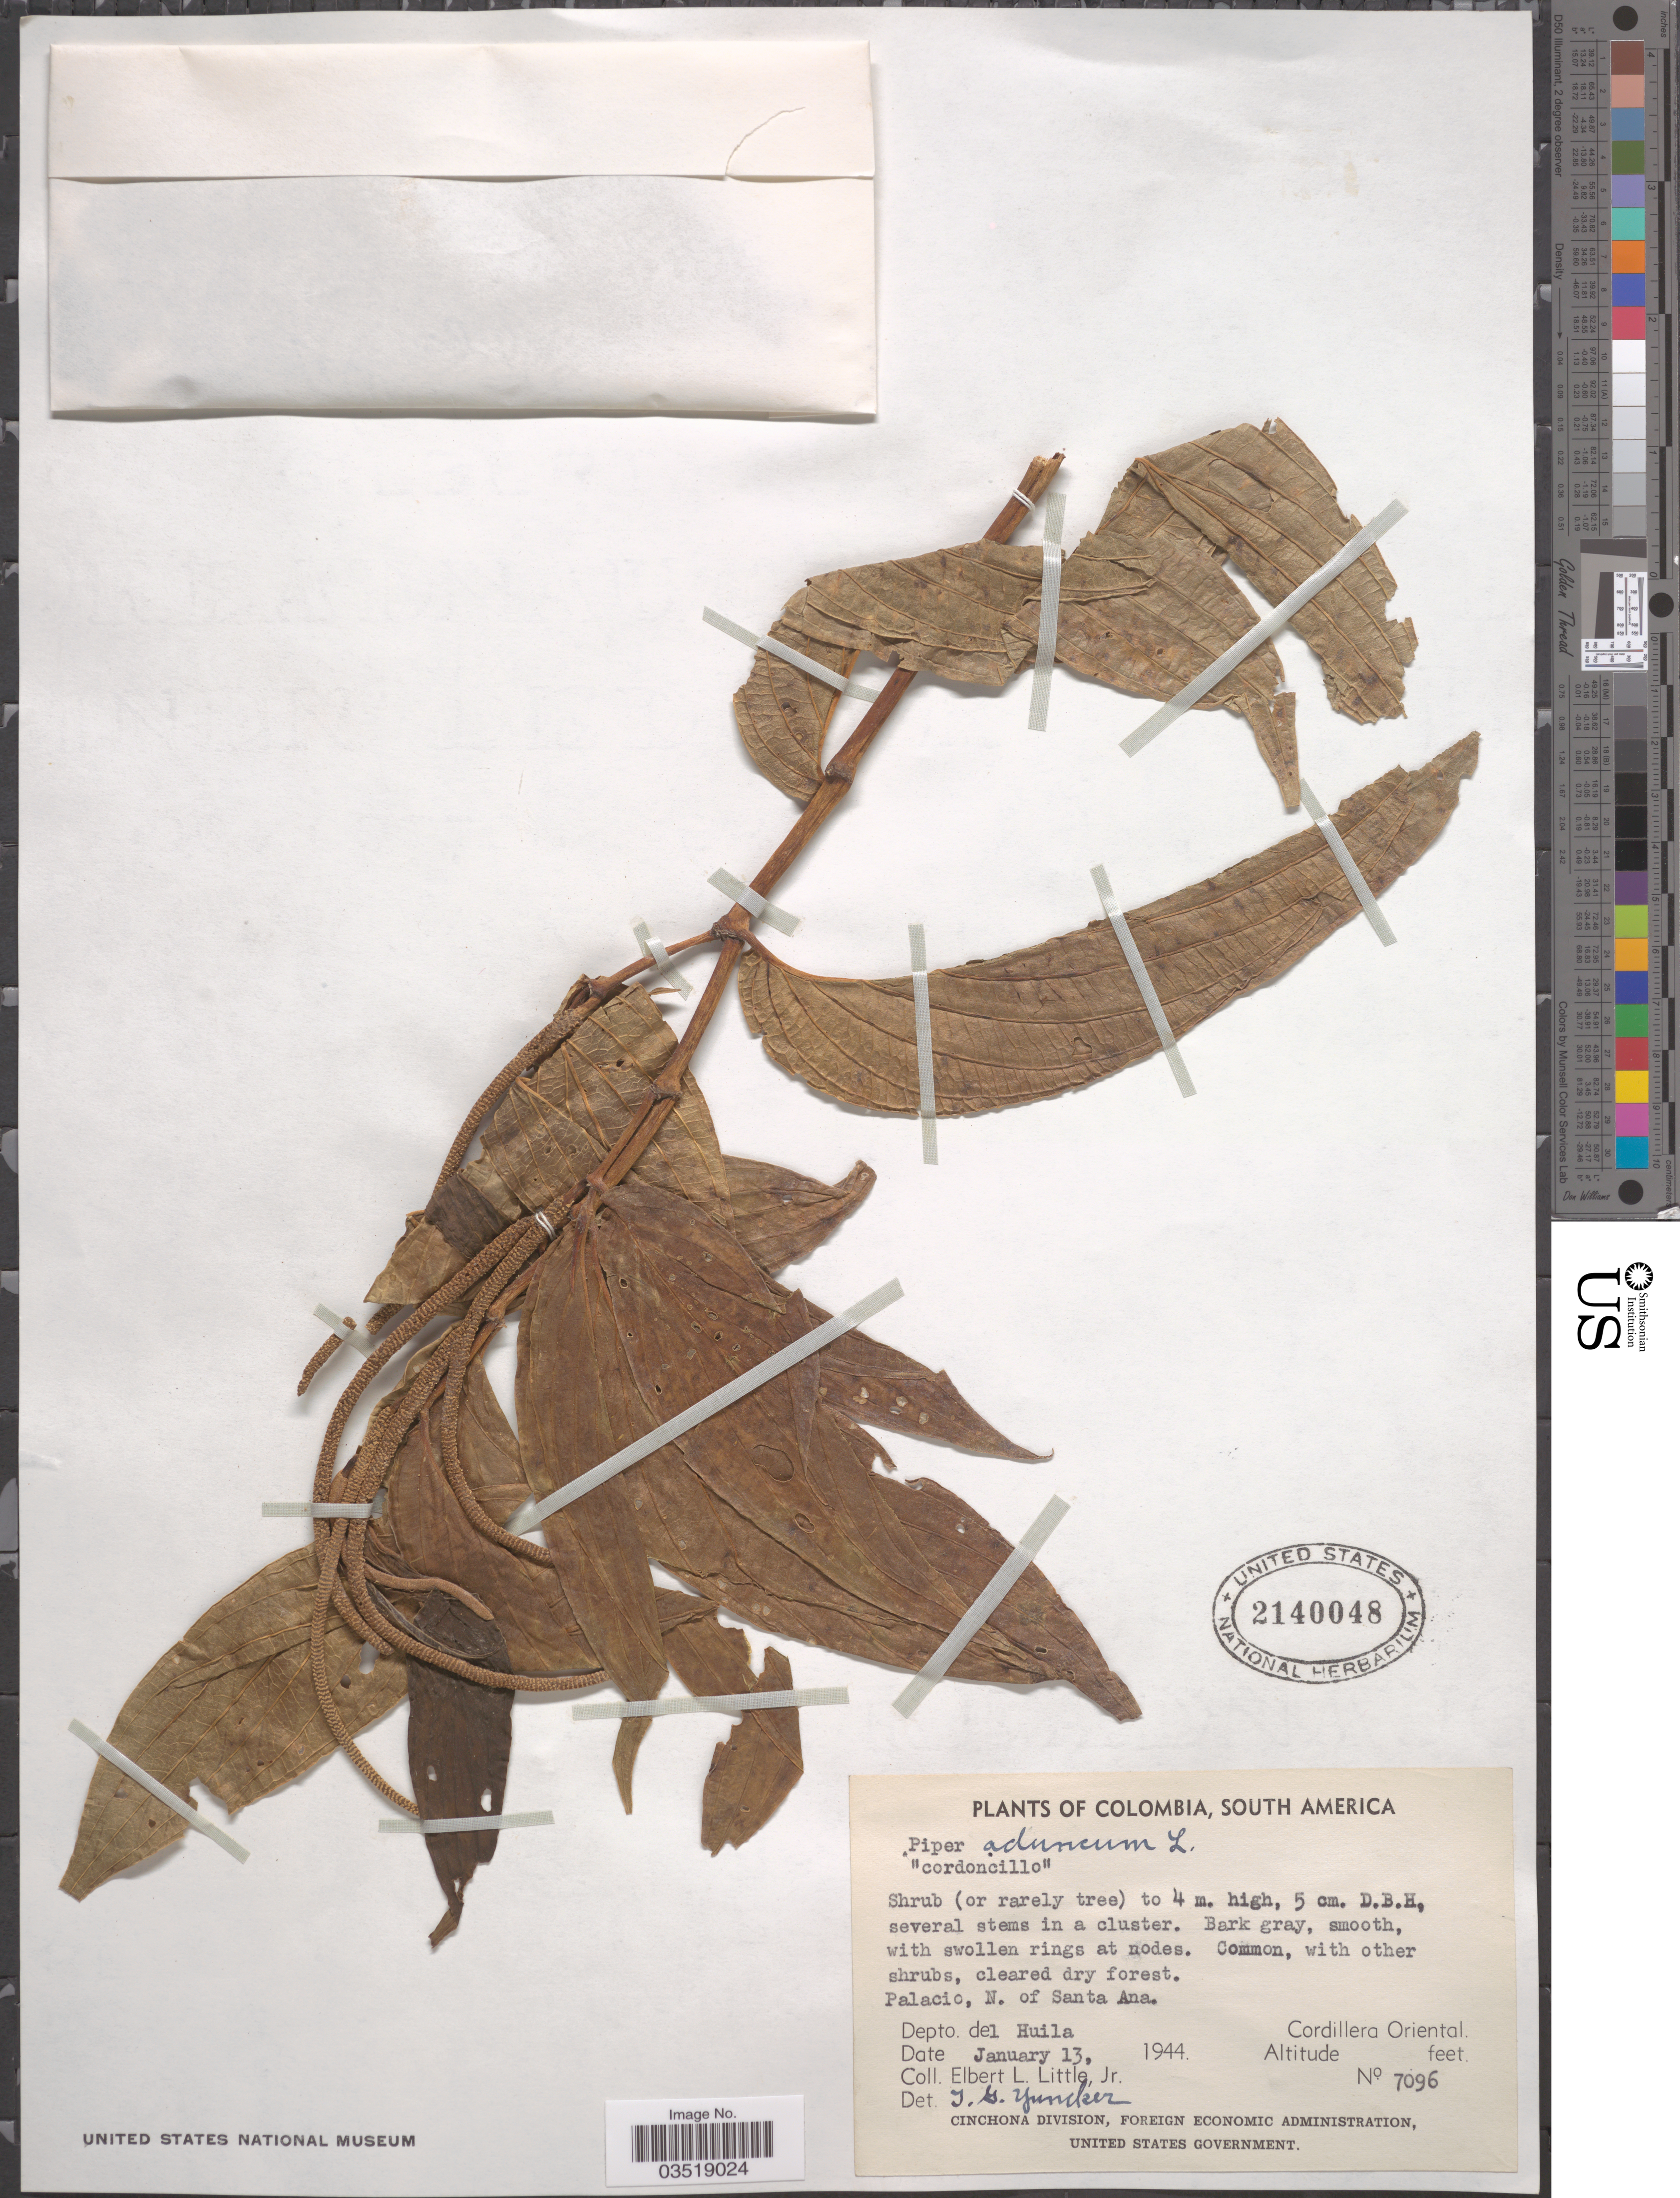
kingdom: Plantae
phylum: Tracheophyta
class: Magnoliopsida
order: Piperales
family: Piperaceae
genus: Piper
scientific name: Piper aduncum var. aduncum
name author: L.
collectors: E. L. Little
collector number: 7096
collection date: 1944-01-13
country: Colombia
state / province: Huila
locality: Palacio, N. of Santa Ana. Depto. del Huila. Cordillera Oriental.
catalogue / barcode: US 2140048